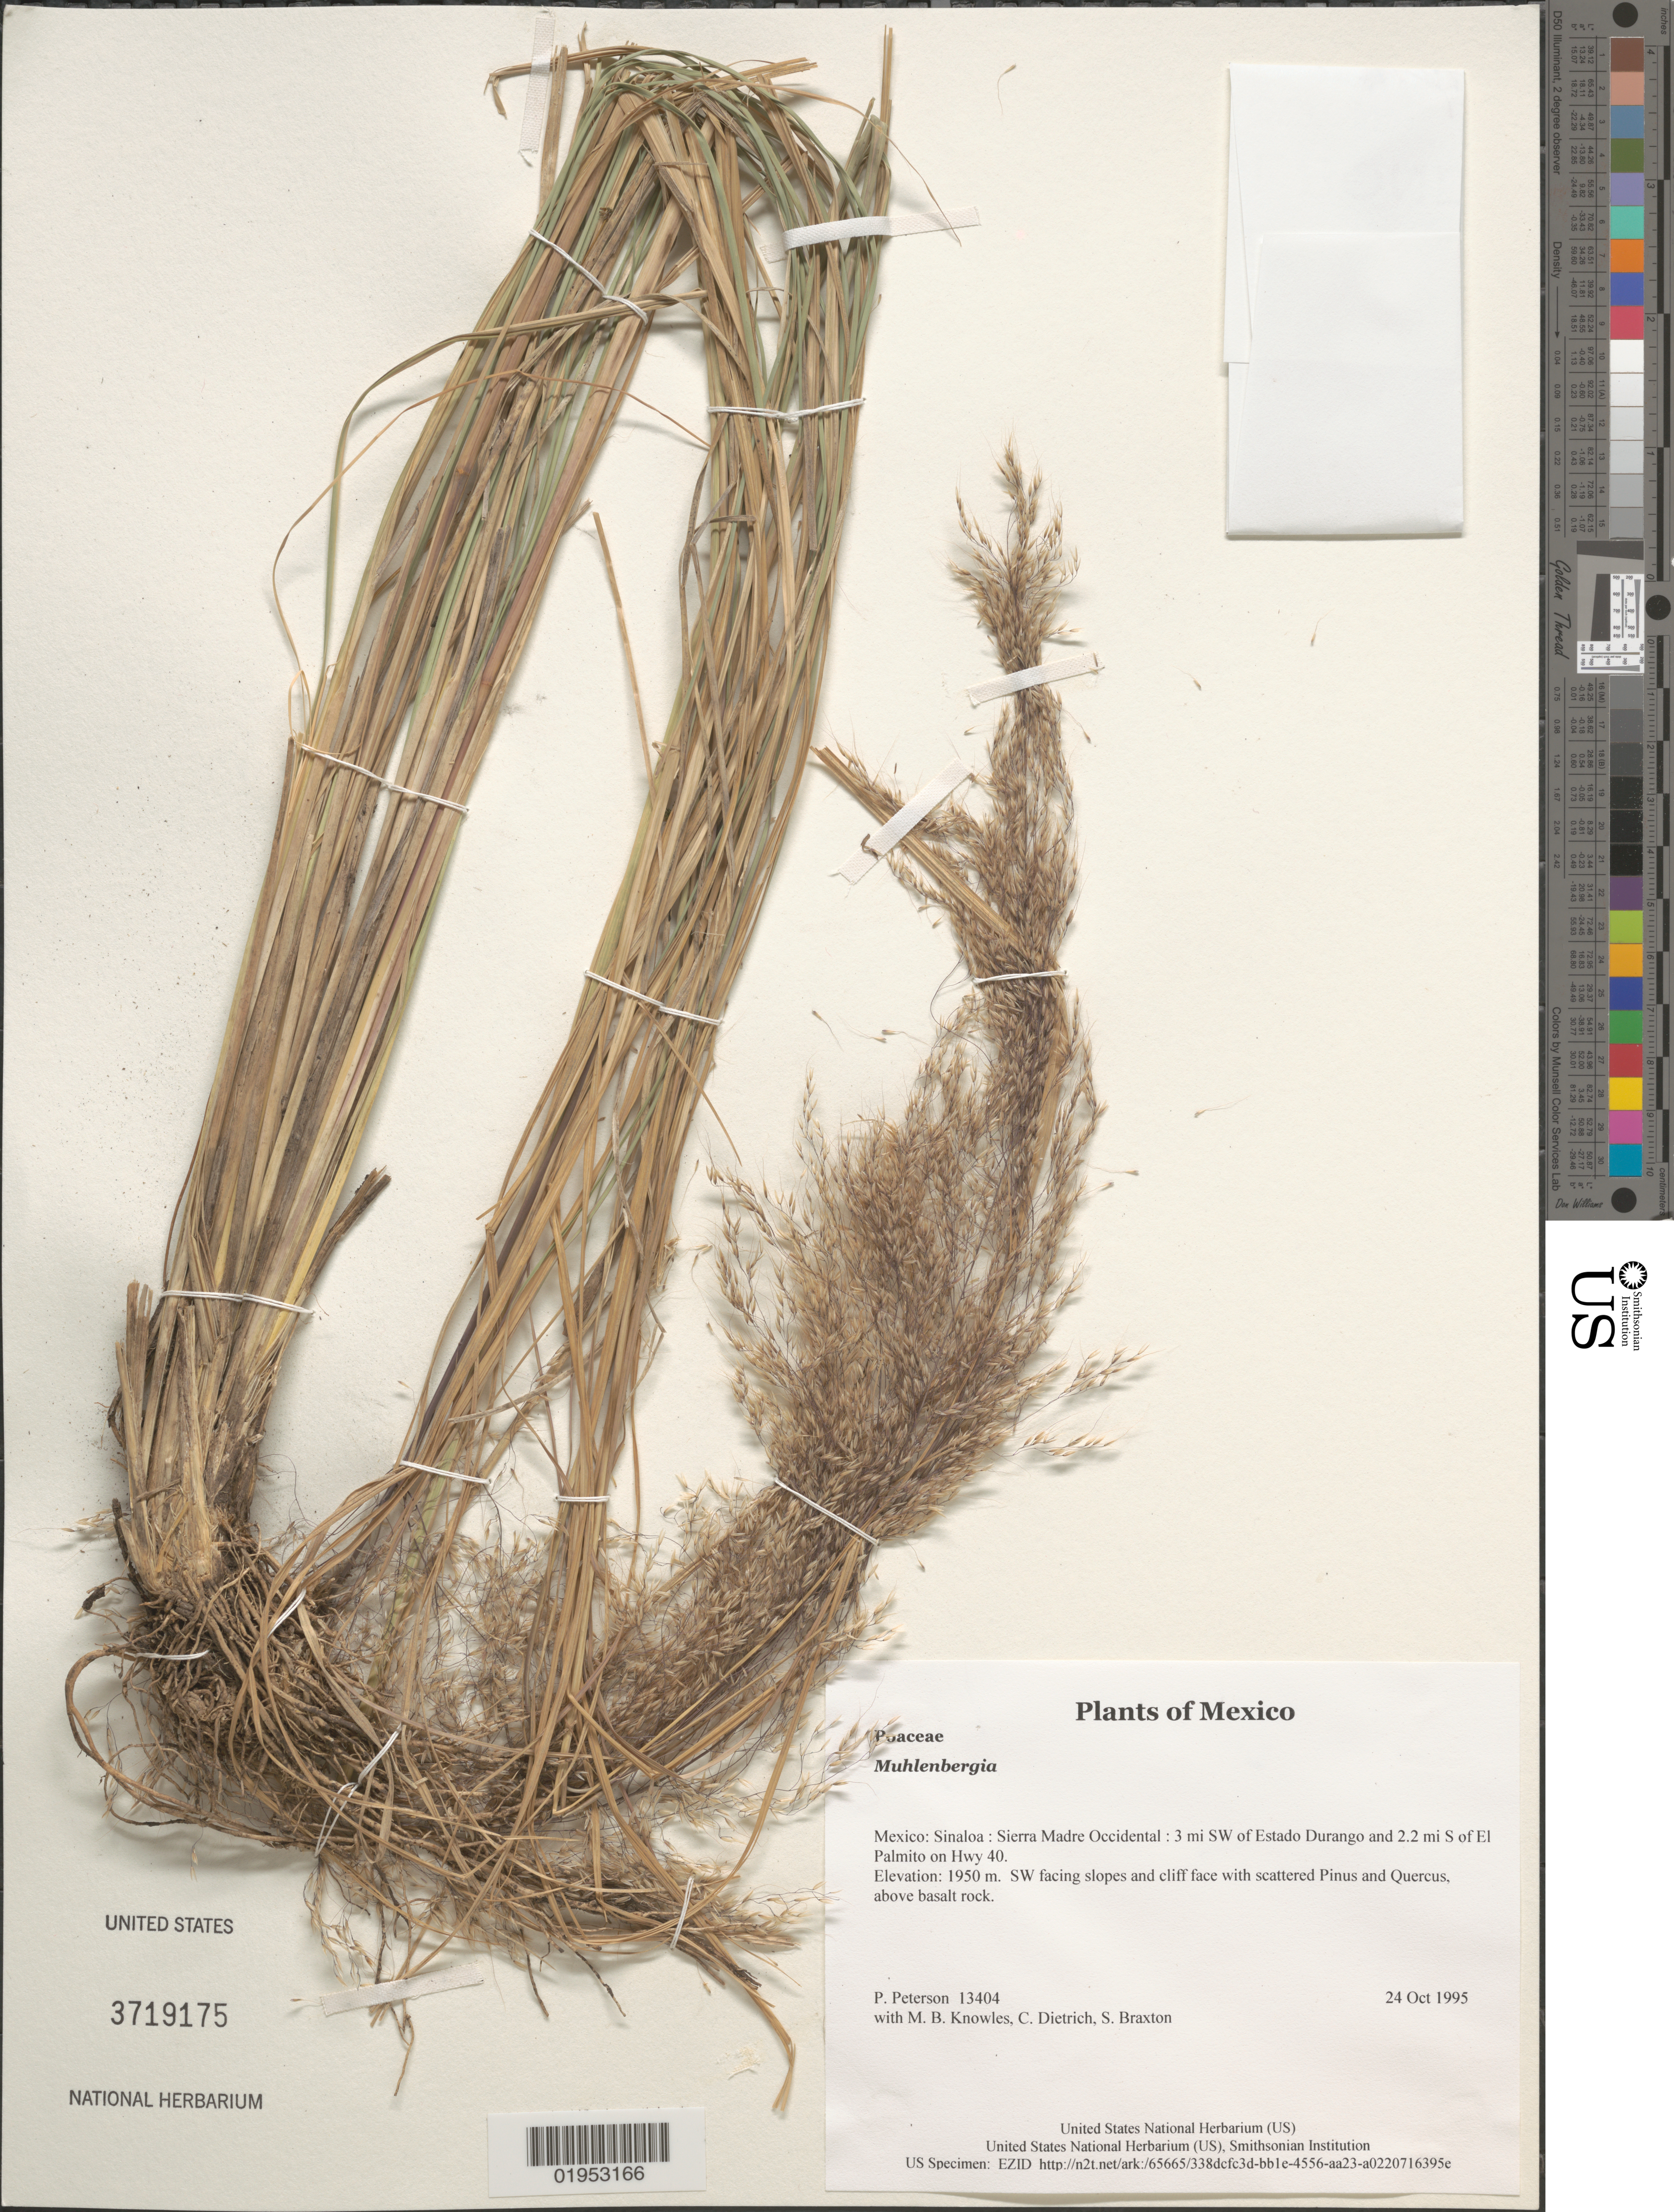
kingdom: Plantae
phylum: Tracheophyta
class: Liliopsida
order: Poales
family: Poaceae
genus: Muhlenbergia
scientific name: Muhlenbergia sp.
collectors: P. M. Peterson, M. B. Knowles, C. Dietrich & S. Braxton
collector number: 13404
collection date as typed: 24 Oct 1995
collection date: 1995-10-24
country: Mexico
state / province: Sinaloa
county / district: Sierra Madre Occidental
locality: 3 mi SW of Estado Durango and 2.2 mi S of El Palmito on Hwy 40.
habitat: SW facing slopes and cliff face with scattered Pinus and Quercus, above basalt rock.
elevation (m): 1950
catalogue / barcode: US 3719175